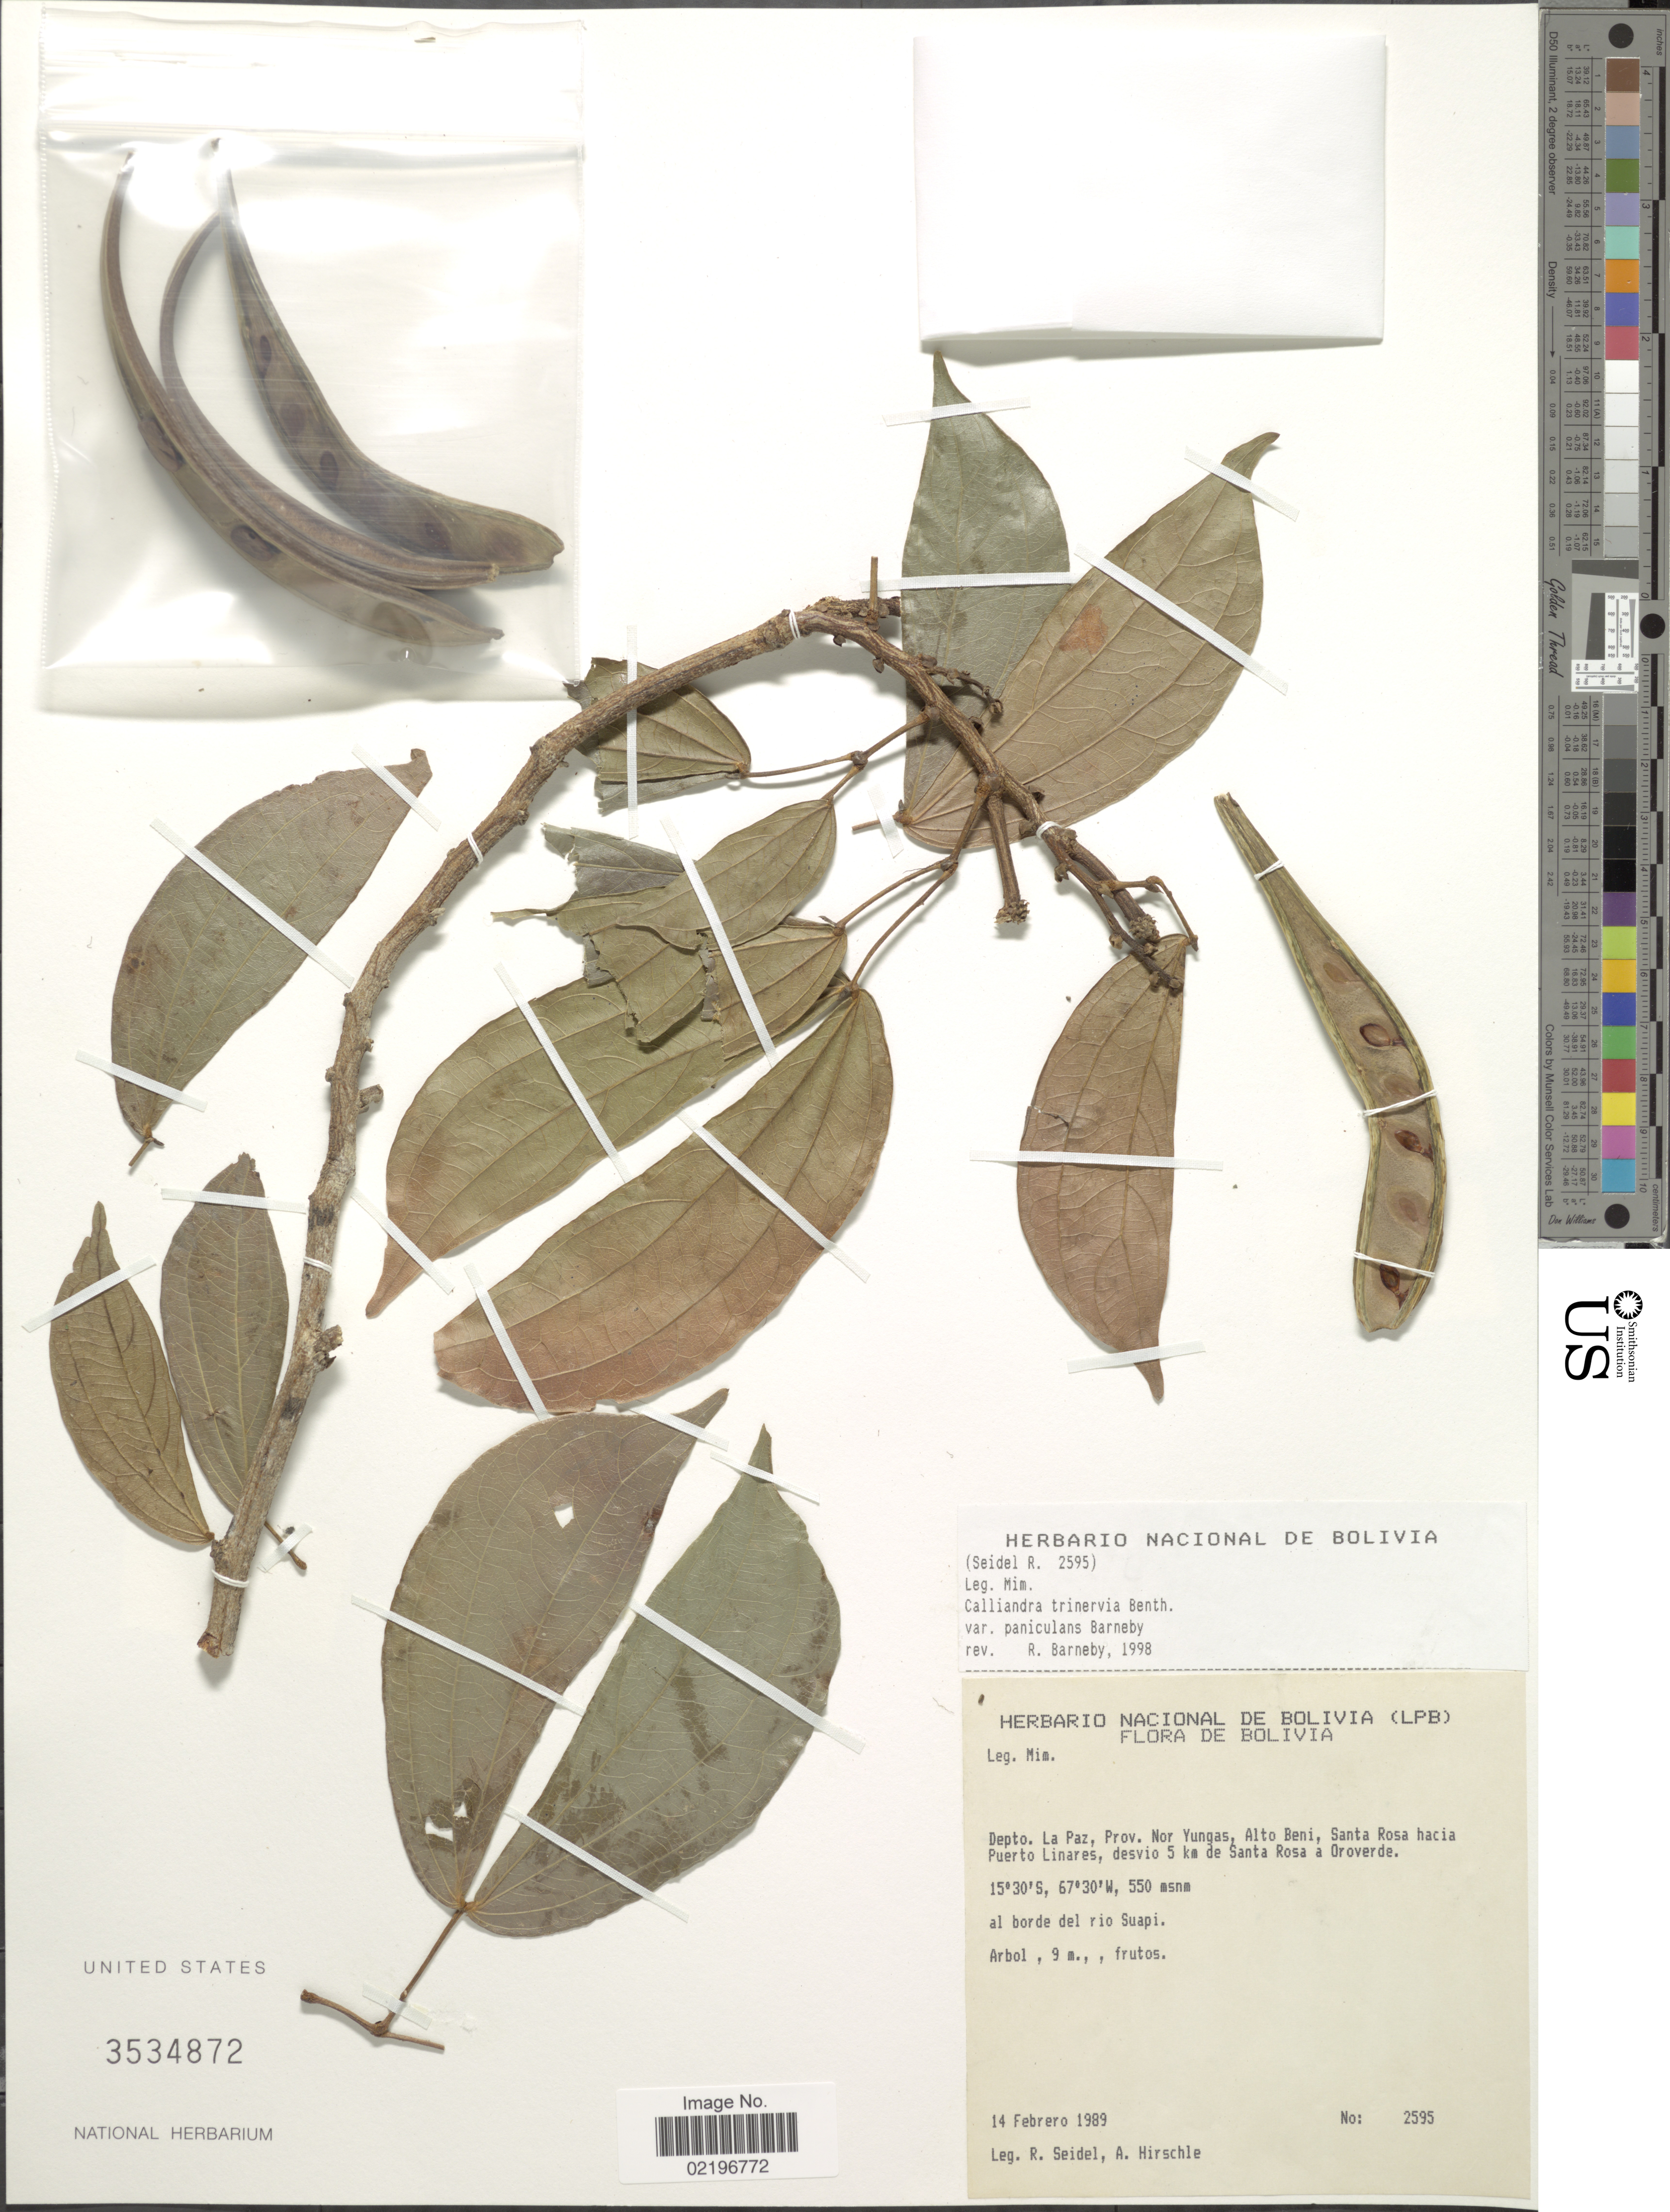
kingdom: Plantae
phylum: Tracheophyta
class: Magnoliopsida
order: Fabales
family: Fabaceae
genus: Calliandra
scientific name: Calliandra trinervia var. paniculans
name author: Barneby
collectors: R. Seidel & A. Hirschle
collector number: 2595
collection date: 1989-02-14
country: Bolivia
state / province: La Paz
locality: Depto. La Paz. Prov. Nor Yungas, Alto Beni, Santo Rosa hacia Puerto Linares, desvio 5 km de Santa Rosa a Oroverde.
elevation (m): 550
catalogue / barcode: US 3534872